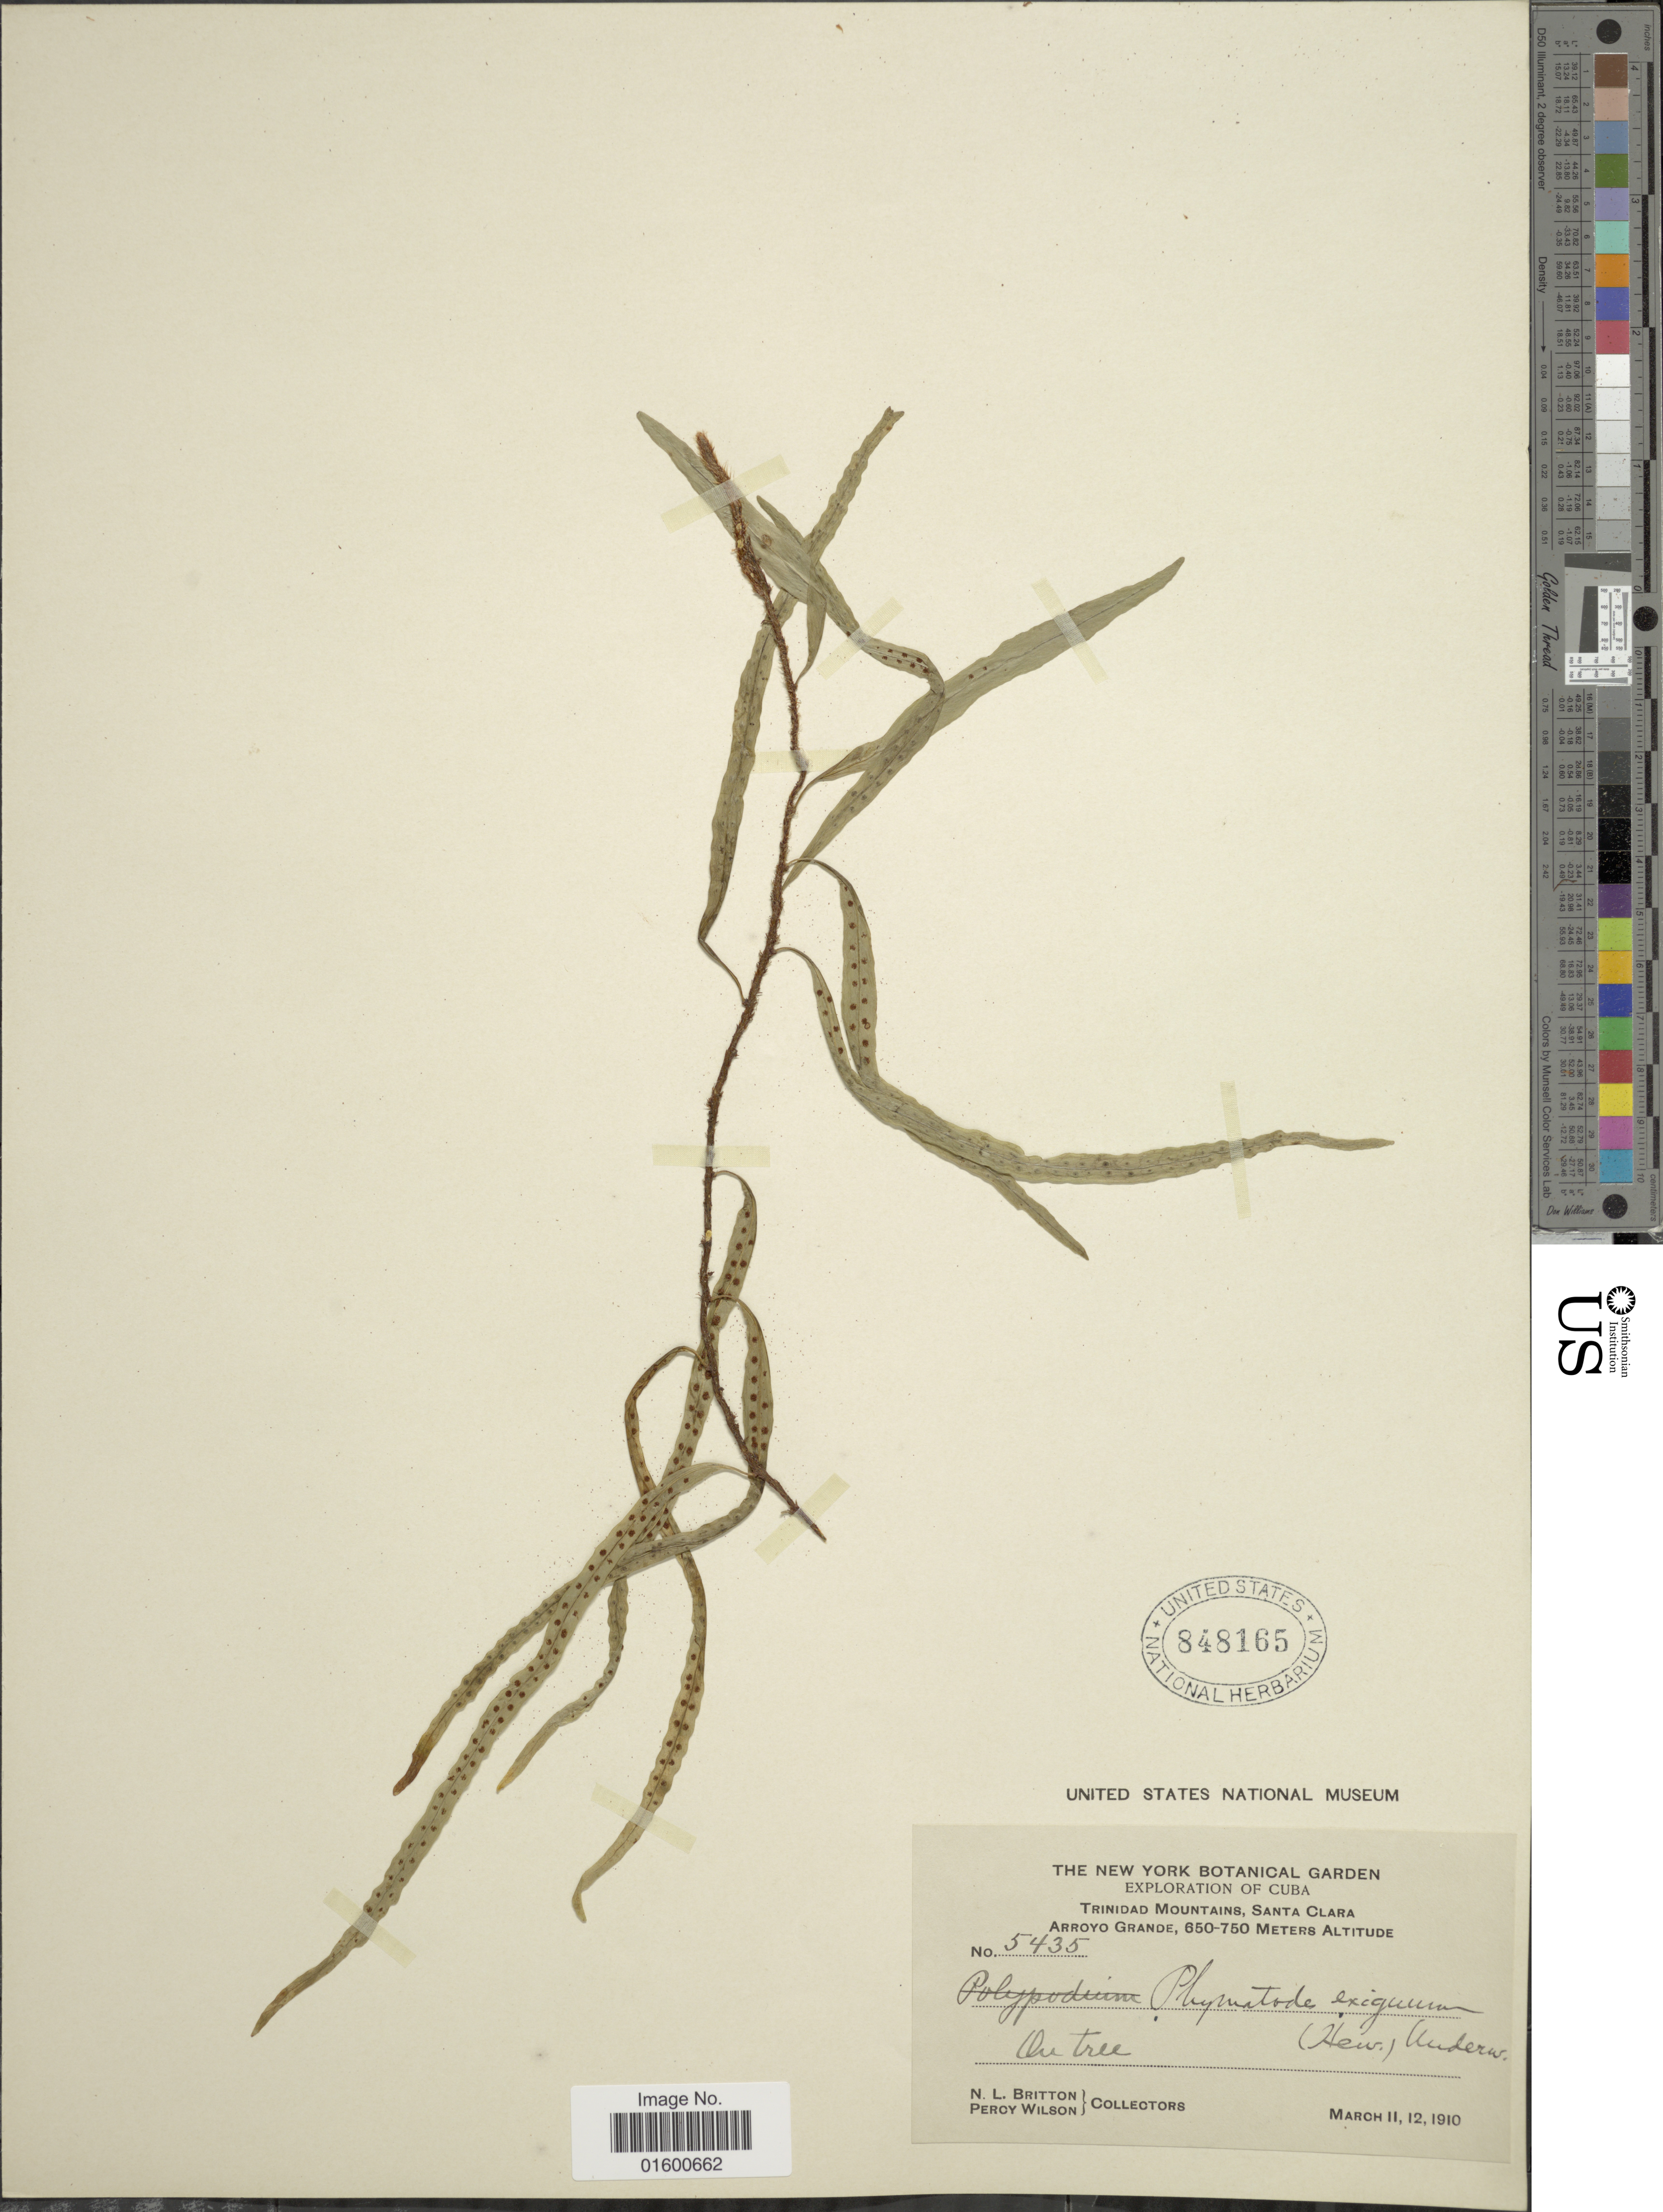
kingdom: Plantae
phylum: Tracheophyta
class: Polypodiopsida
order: Polypodiales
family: Polypodiaceae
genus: Microgramma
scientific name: Microgramma heterophylla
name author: (L.) Wherry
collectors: N. Britton & P. Wilson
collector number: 5435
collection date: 1910-03-11/1910-03-12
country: Cuba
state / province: Las Villas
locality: Trinidad Mountains, Santa Clara, Arroyo Grande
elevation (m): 650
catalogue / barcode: US 848165